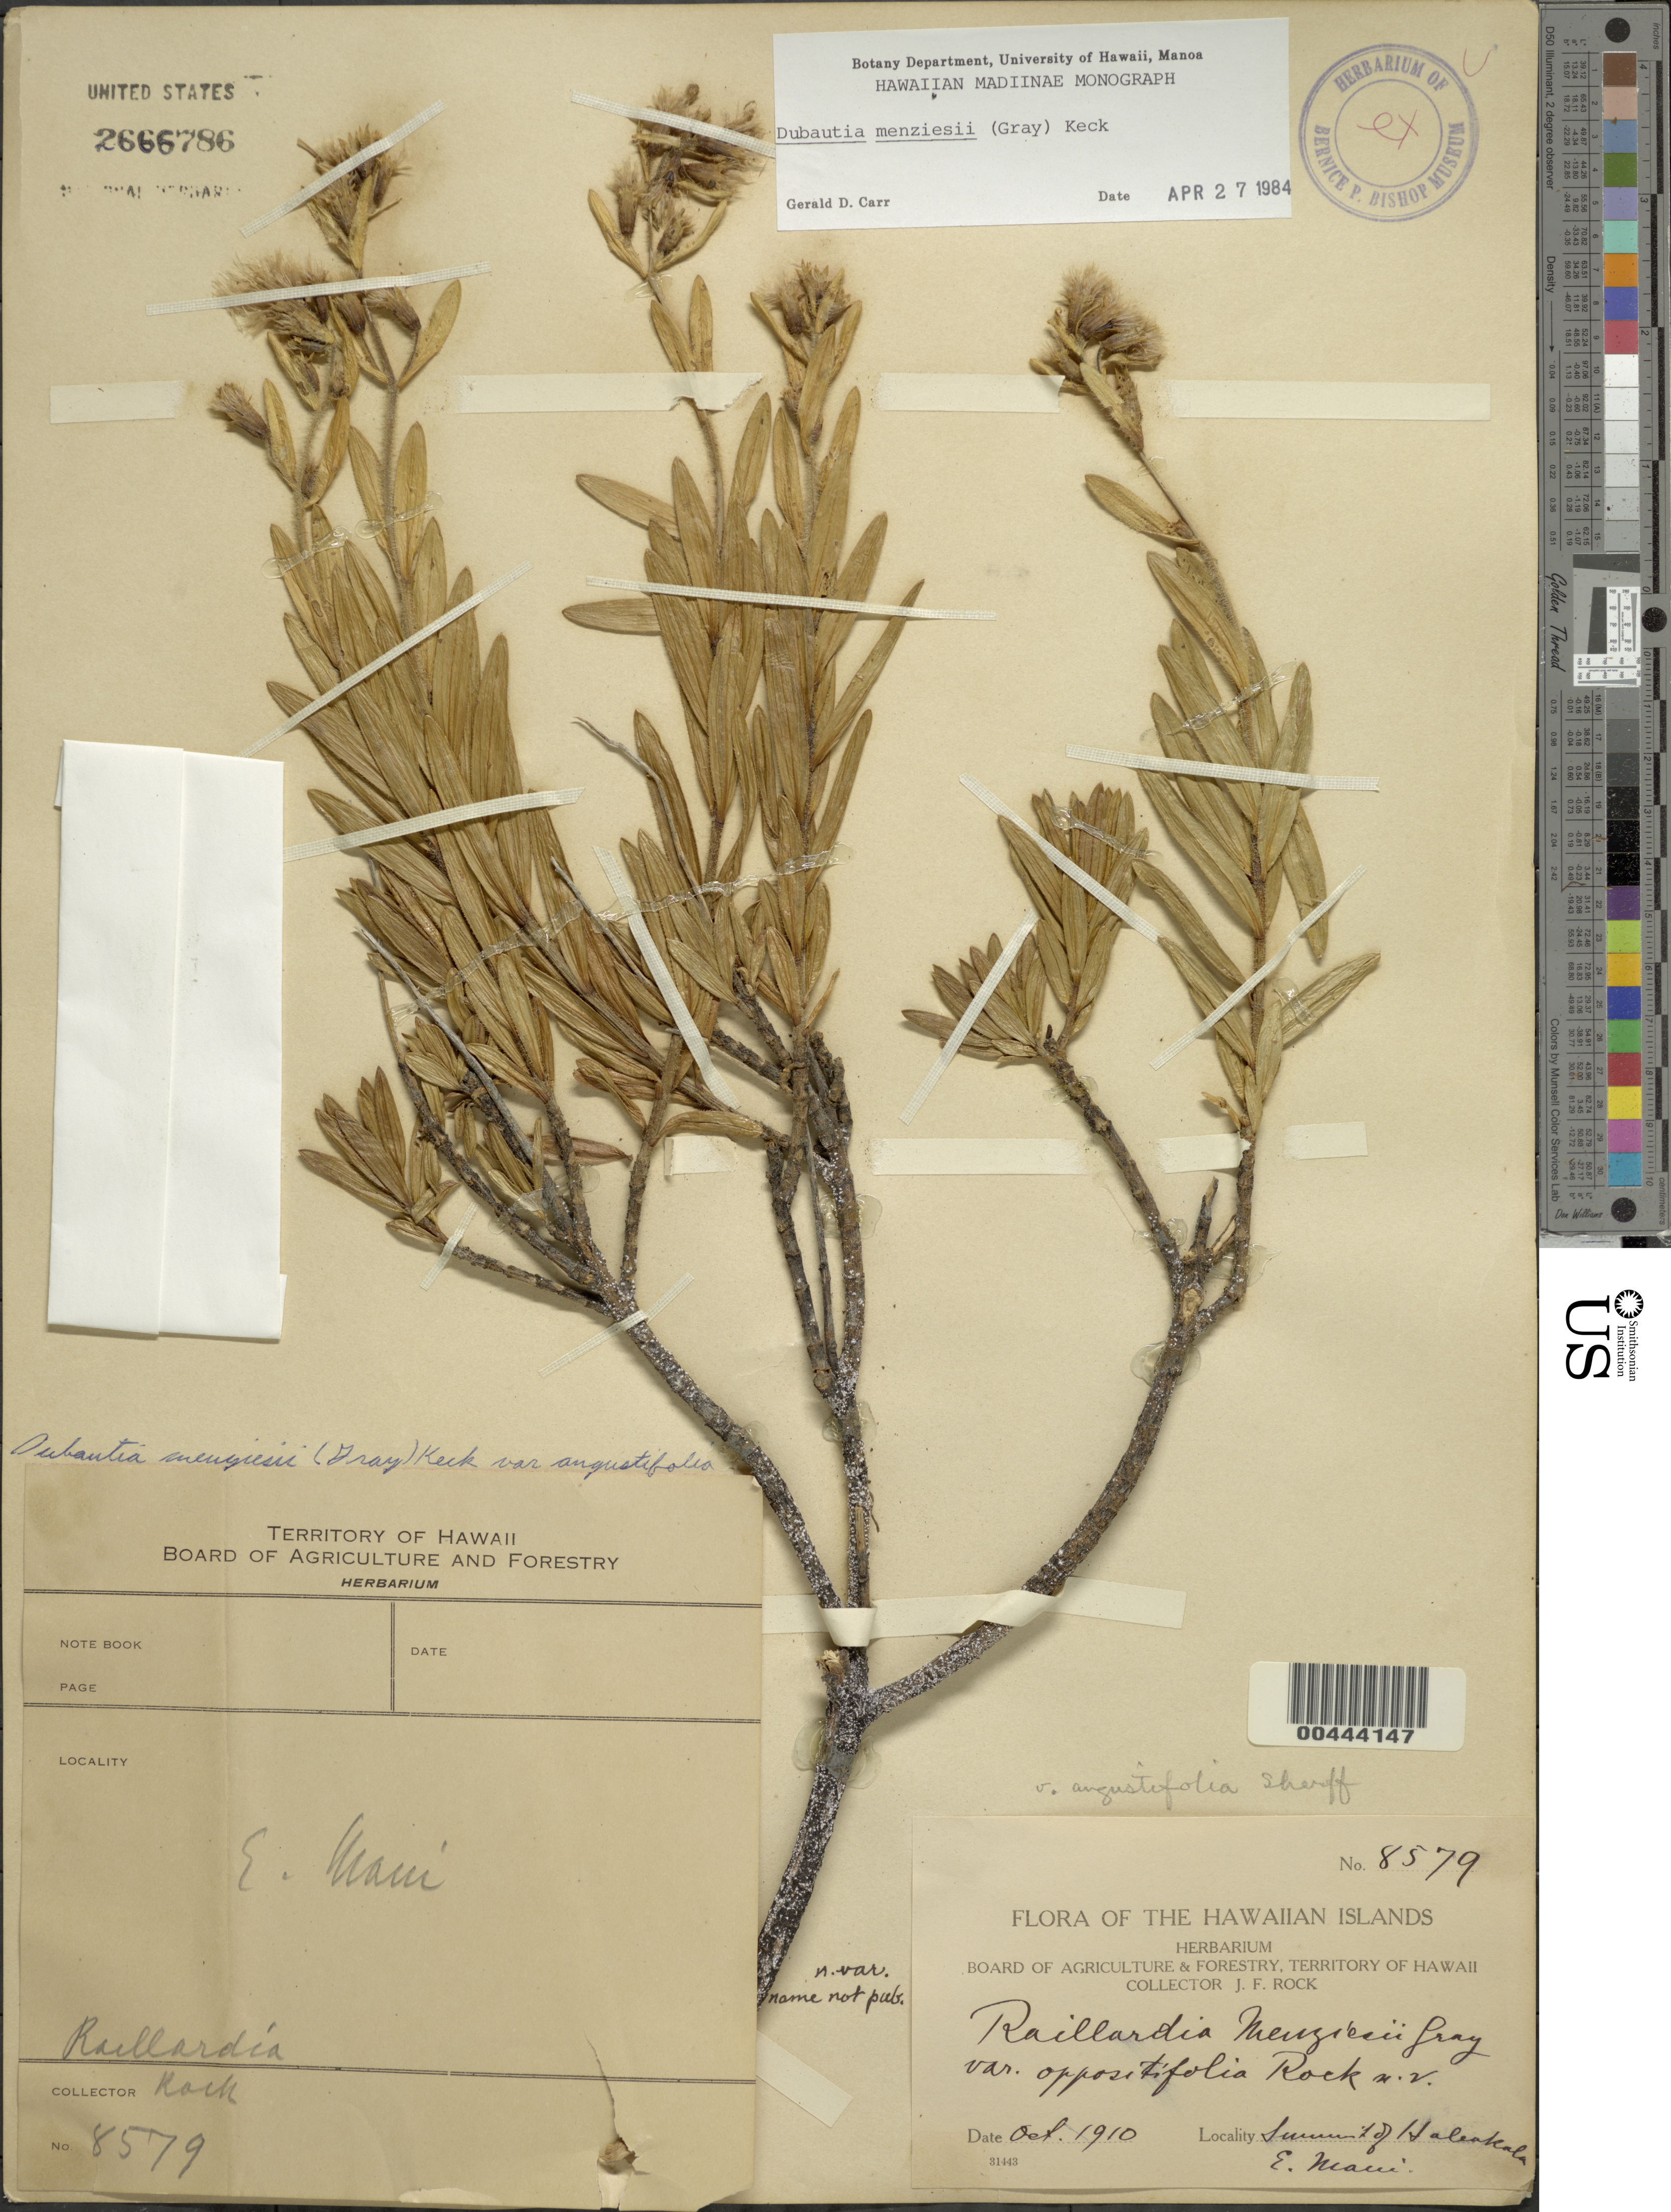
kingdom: Plantae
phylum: Tracheophyta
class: Magnoliopsida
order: Asterales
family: Asteraceae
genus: Dubautia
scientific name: Dubautia menziesii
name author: (A. Gray) D.D. Keck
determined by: Carr, G. D.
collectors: J. F. Rock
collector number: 8579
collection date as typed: Oct 1910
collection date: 1910-10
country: United States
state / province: Hawaii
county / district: Maui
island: Maui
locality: Summit of Haleakala, E Maui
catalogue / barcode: US 2666786